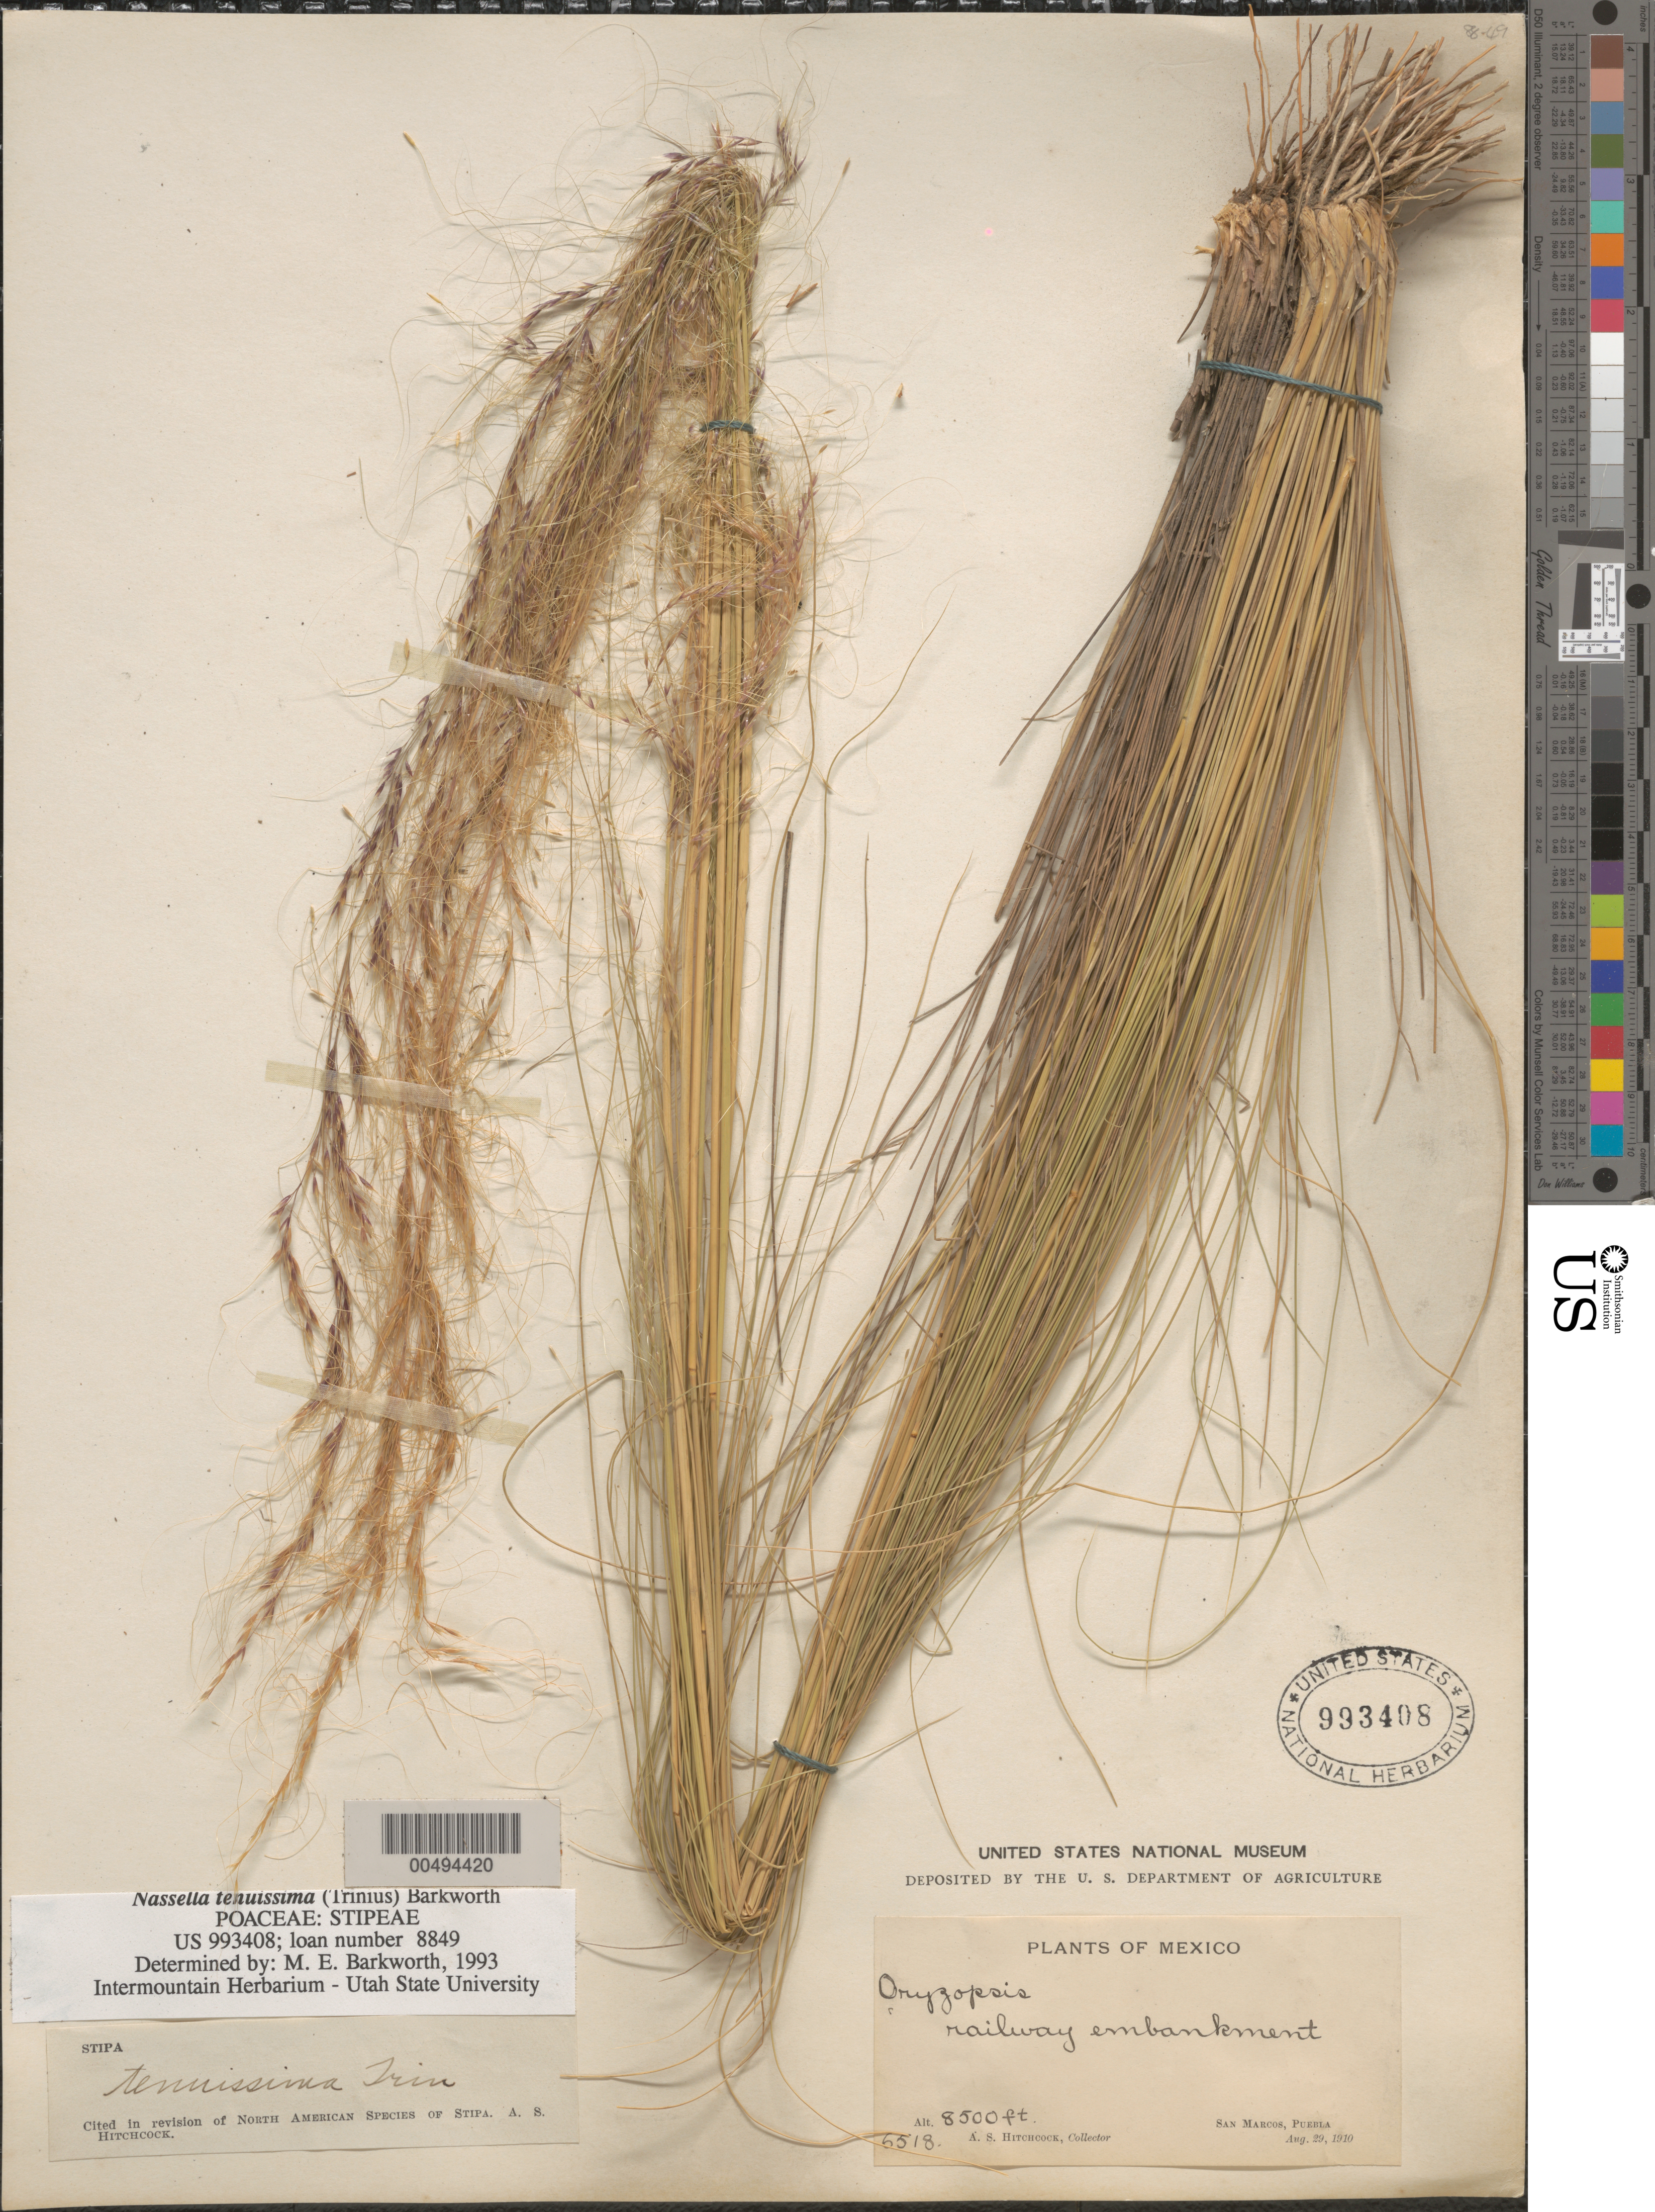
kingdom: Plantae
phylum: Tracheophyta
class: Liliopsida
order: Poales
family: Poaceae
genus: Nassella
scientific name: Nassella tenuissima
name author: (Trin.) Barkworth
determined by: Barkworth, M. E.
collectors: A. S. Hitchcock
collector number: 6518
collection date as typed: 29 Aug 1910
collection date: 1910-08-29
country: Mexico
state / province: Puebla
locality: San Marcos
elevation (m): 2591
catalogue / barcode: US 993408